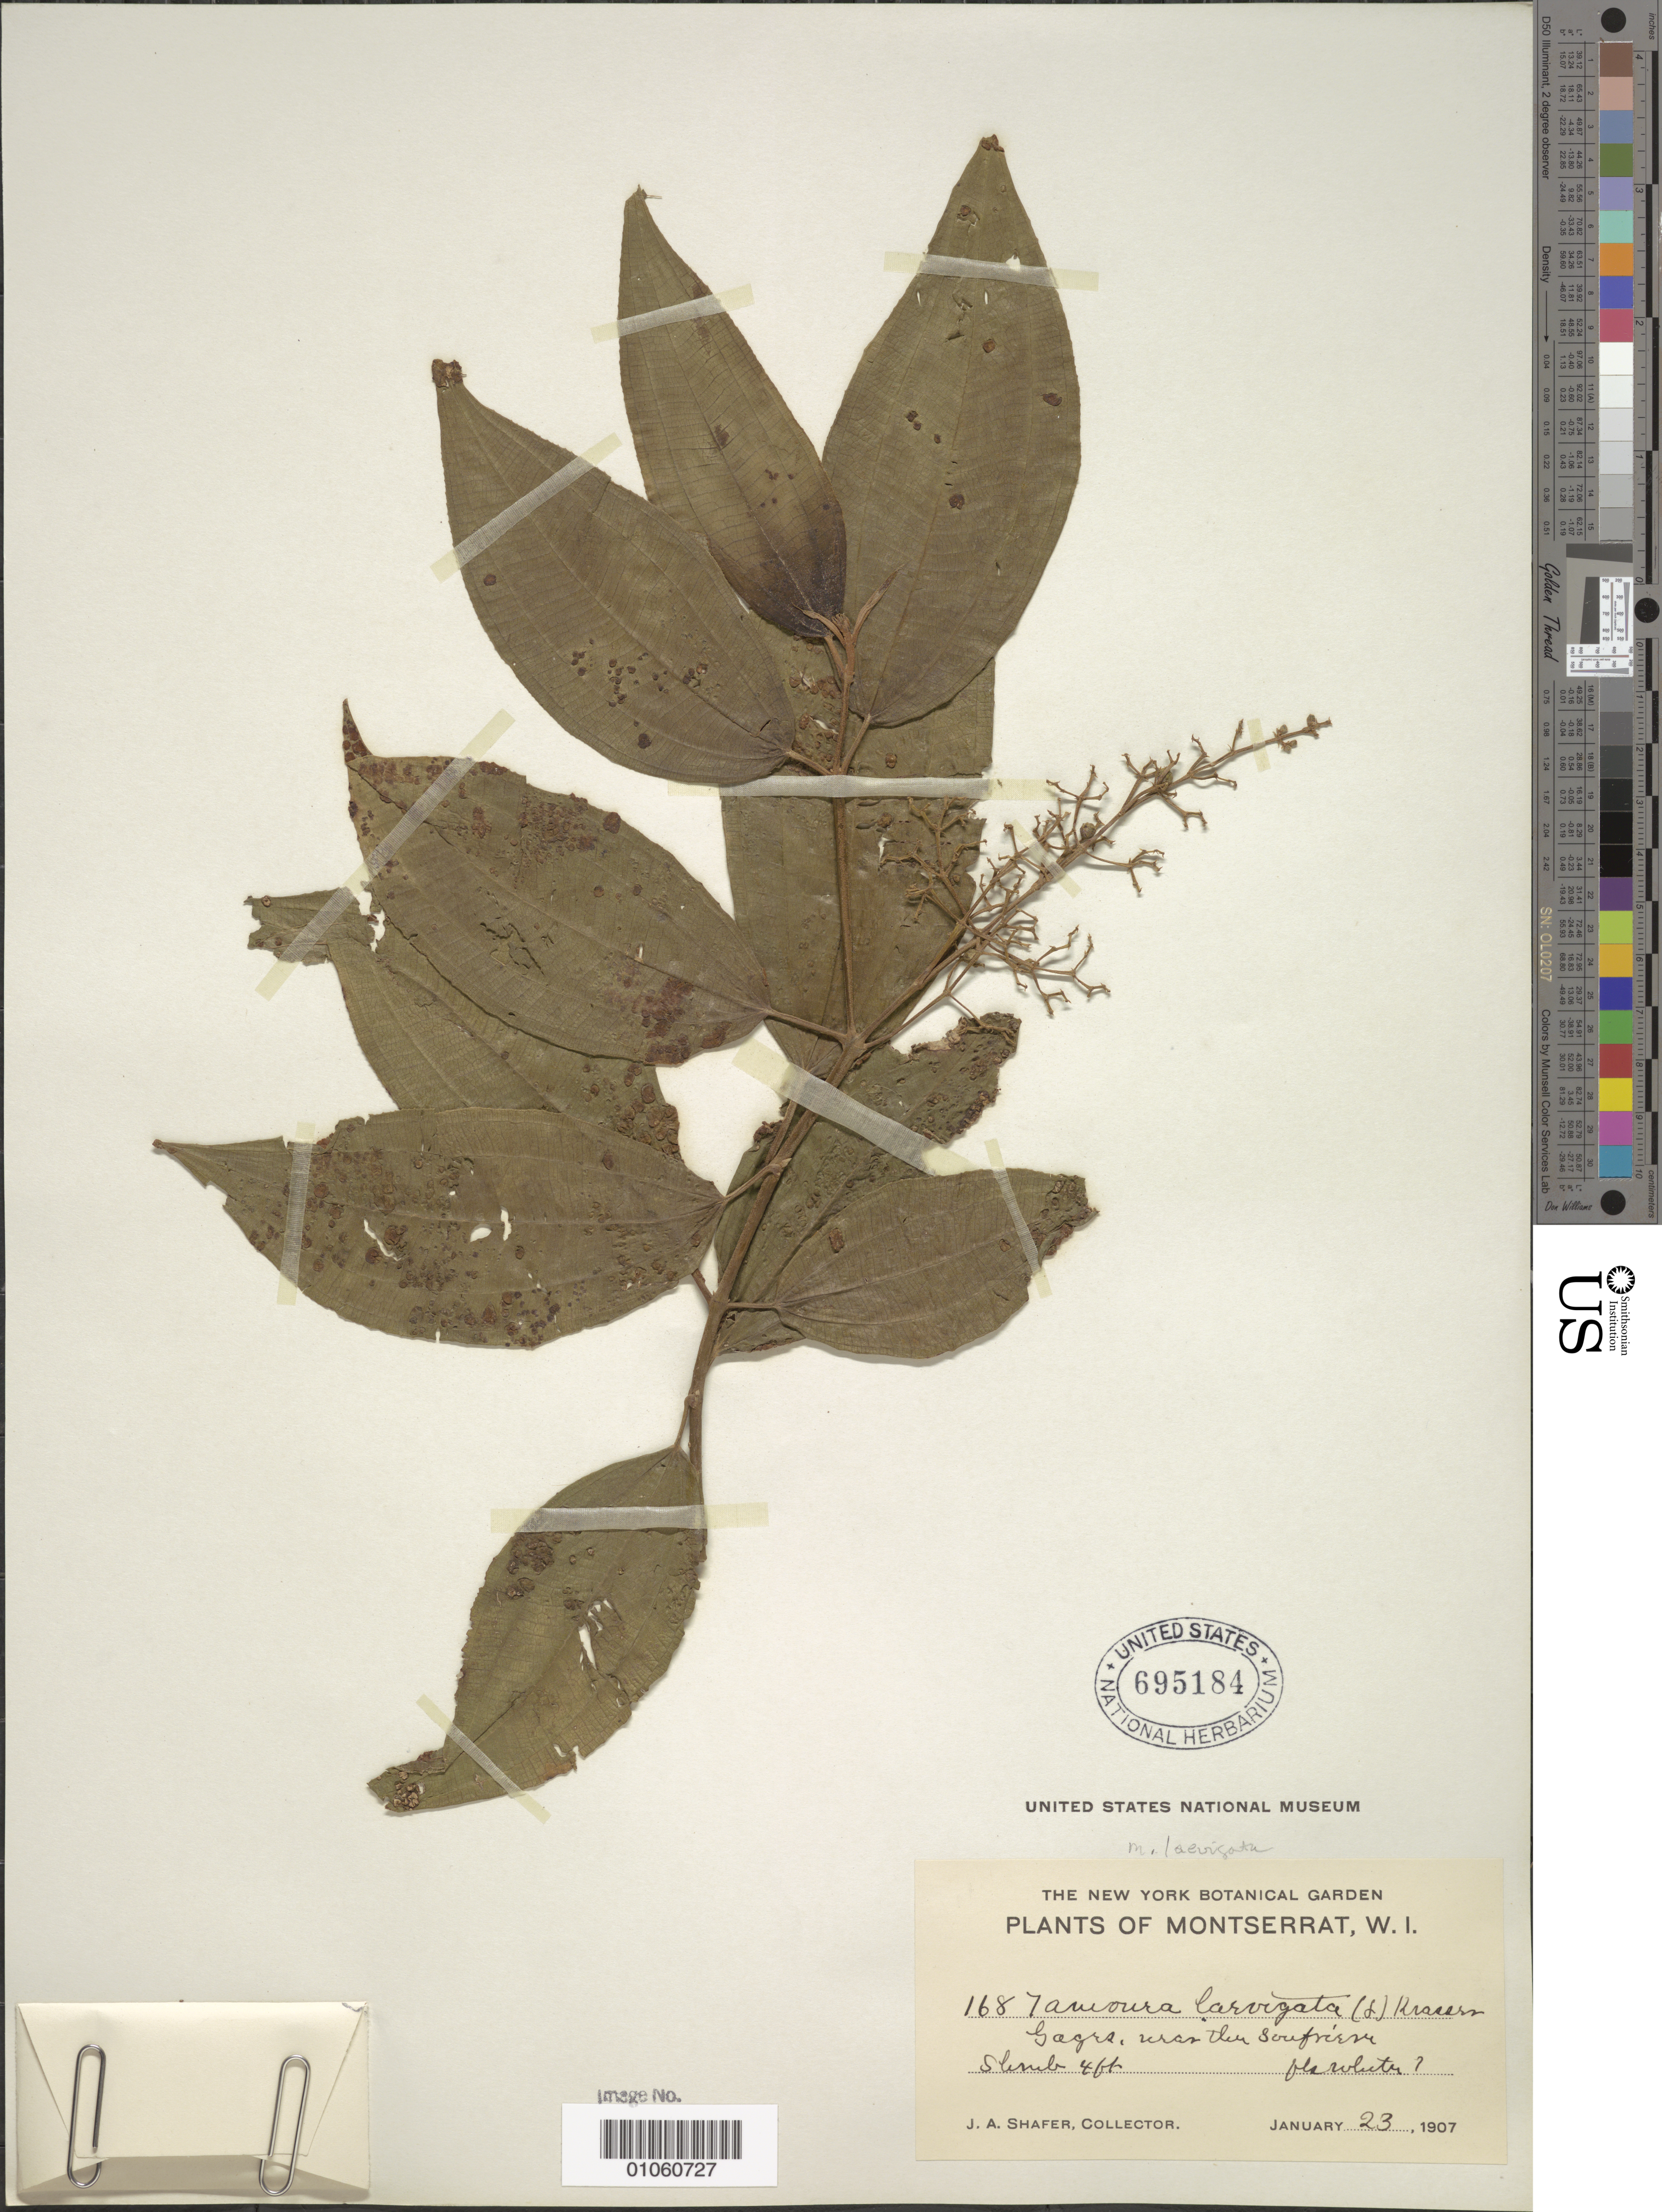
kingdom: Plantae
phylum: Tracheophyta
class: Magnoliopsida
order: Myrtales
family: Melastomataceae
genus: Miconia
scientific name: Miconia laevigata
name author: (L.) D. Don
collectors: J. A. Shafer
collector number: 168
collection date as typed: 23 Jan 1907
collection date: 1907-01-23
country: Montserrat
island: Montserrat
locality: Gages, near the Soufriere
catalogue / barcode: US 695184